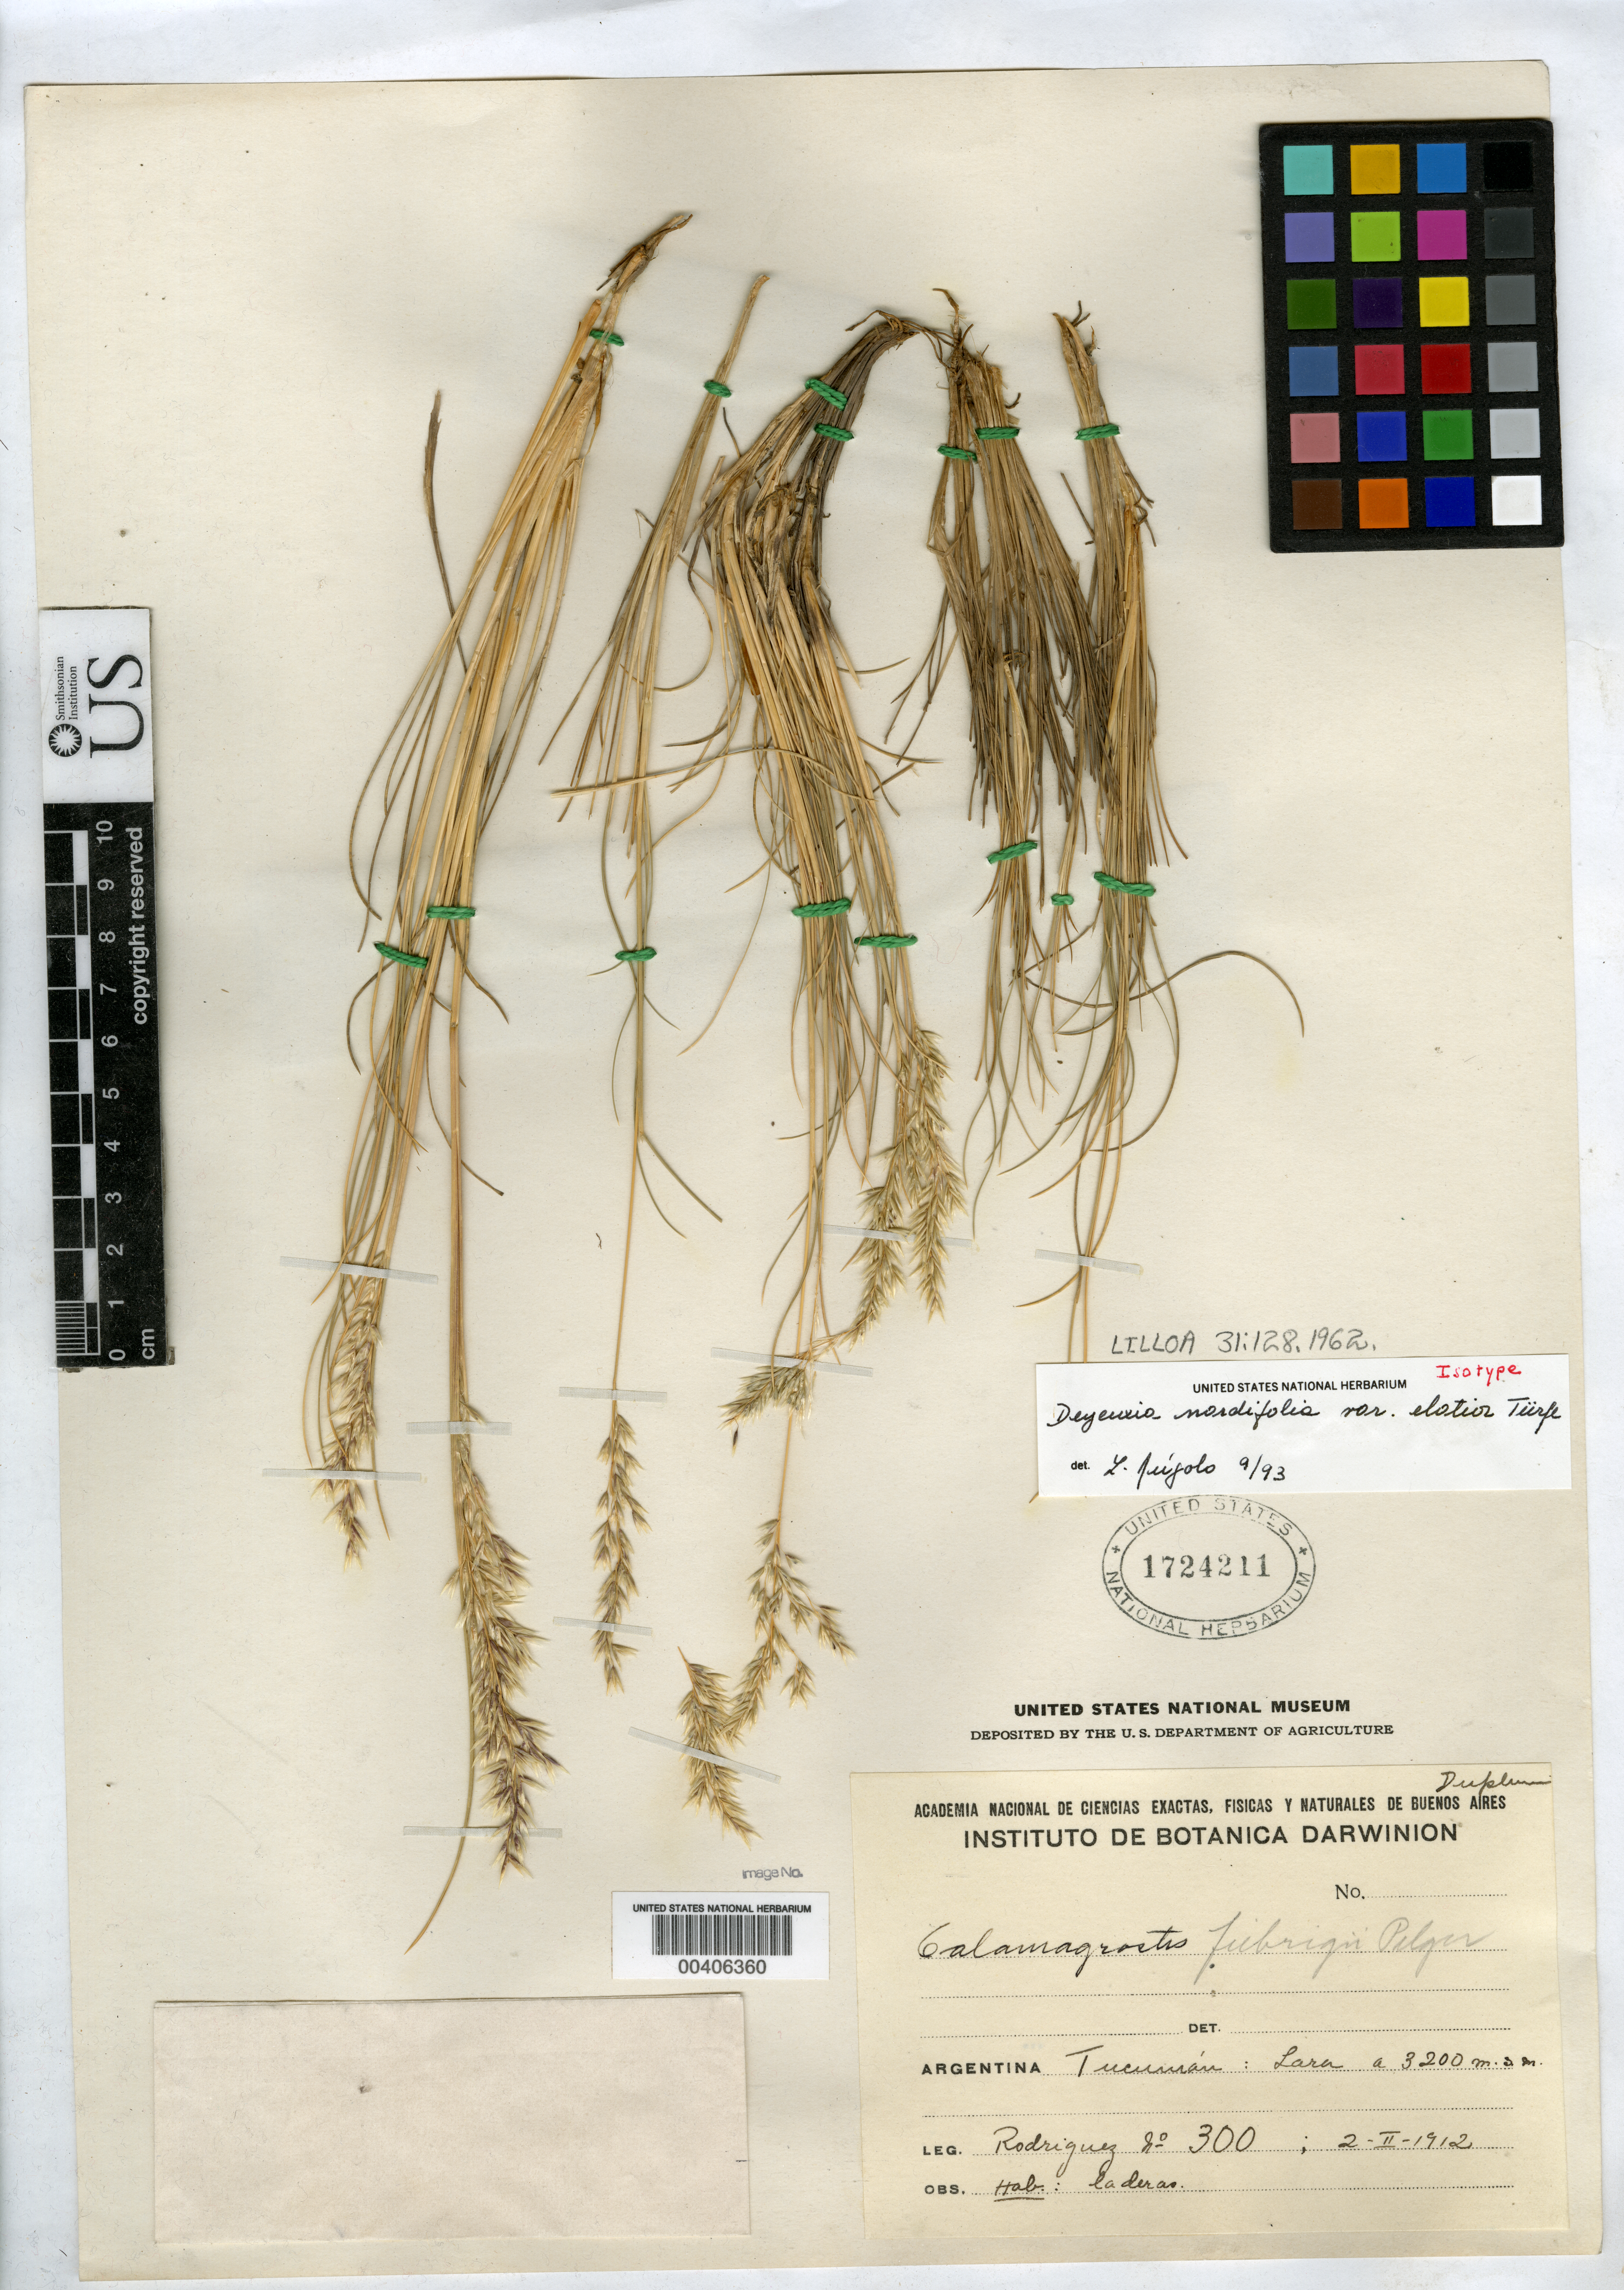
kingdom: Plantae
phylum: Tracheophyta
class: Liliopsida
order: Poales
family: Poaceae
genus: Deyeuxia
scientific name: Deyeuxia nardifolia var. elatior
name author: Türpe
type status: Isotype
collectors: Rodriguez, --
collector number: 300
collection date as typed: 02 Feb 1912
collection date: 1912-02-02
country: Argentina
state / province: Tucumán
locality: Lara.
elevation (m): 3200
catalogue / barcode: US 1724211